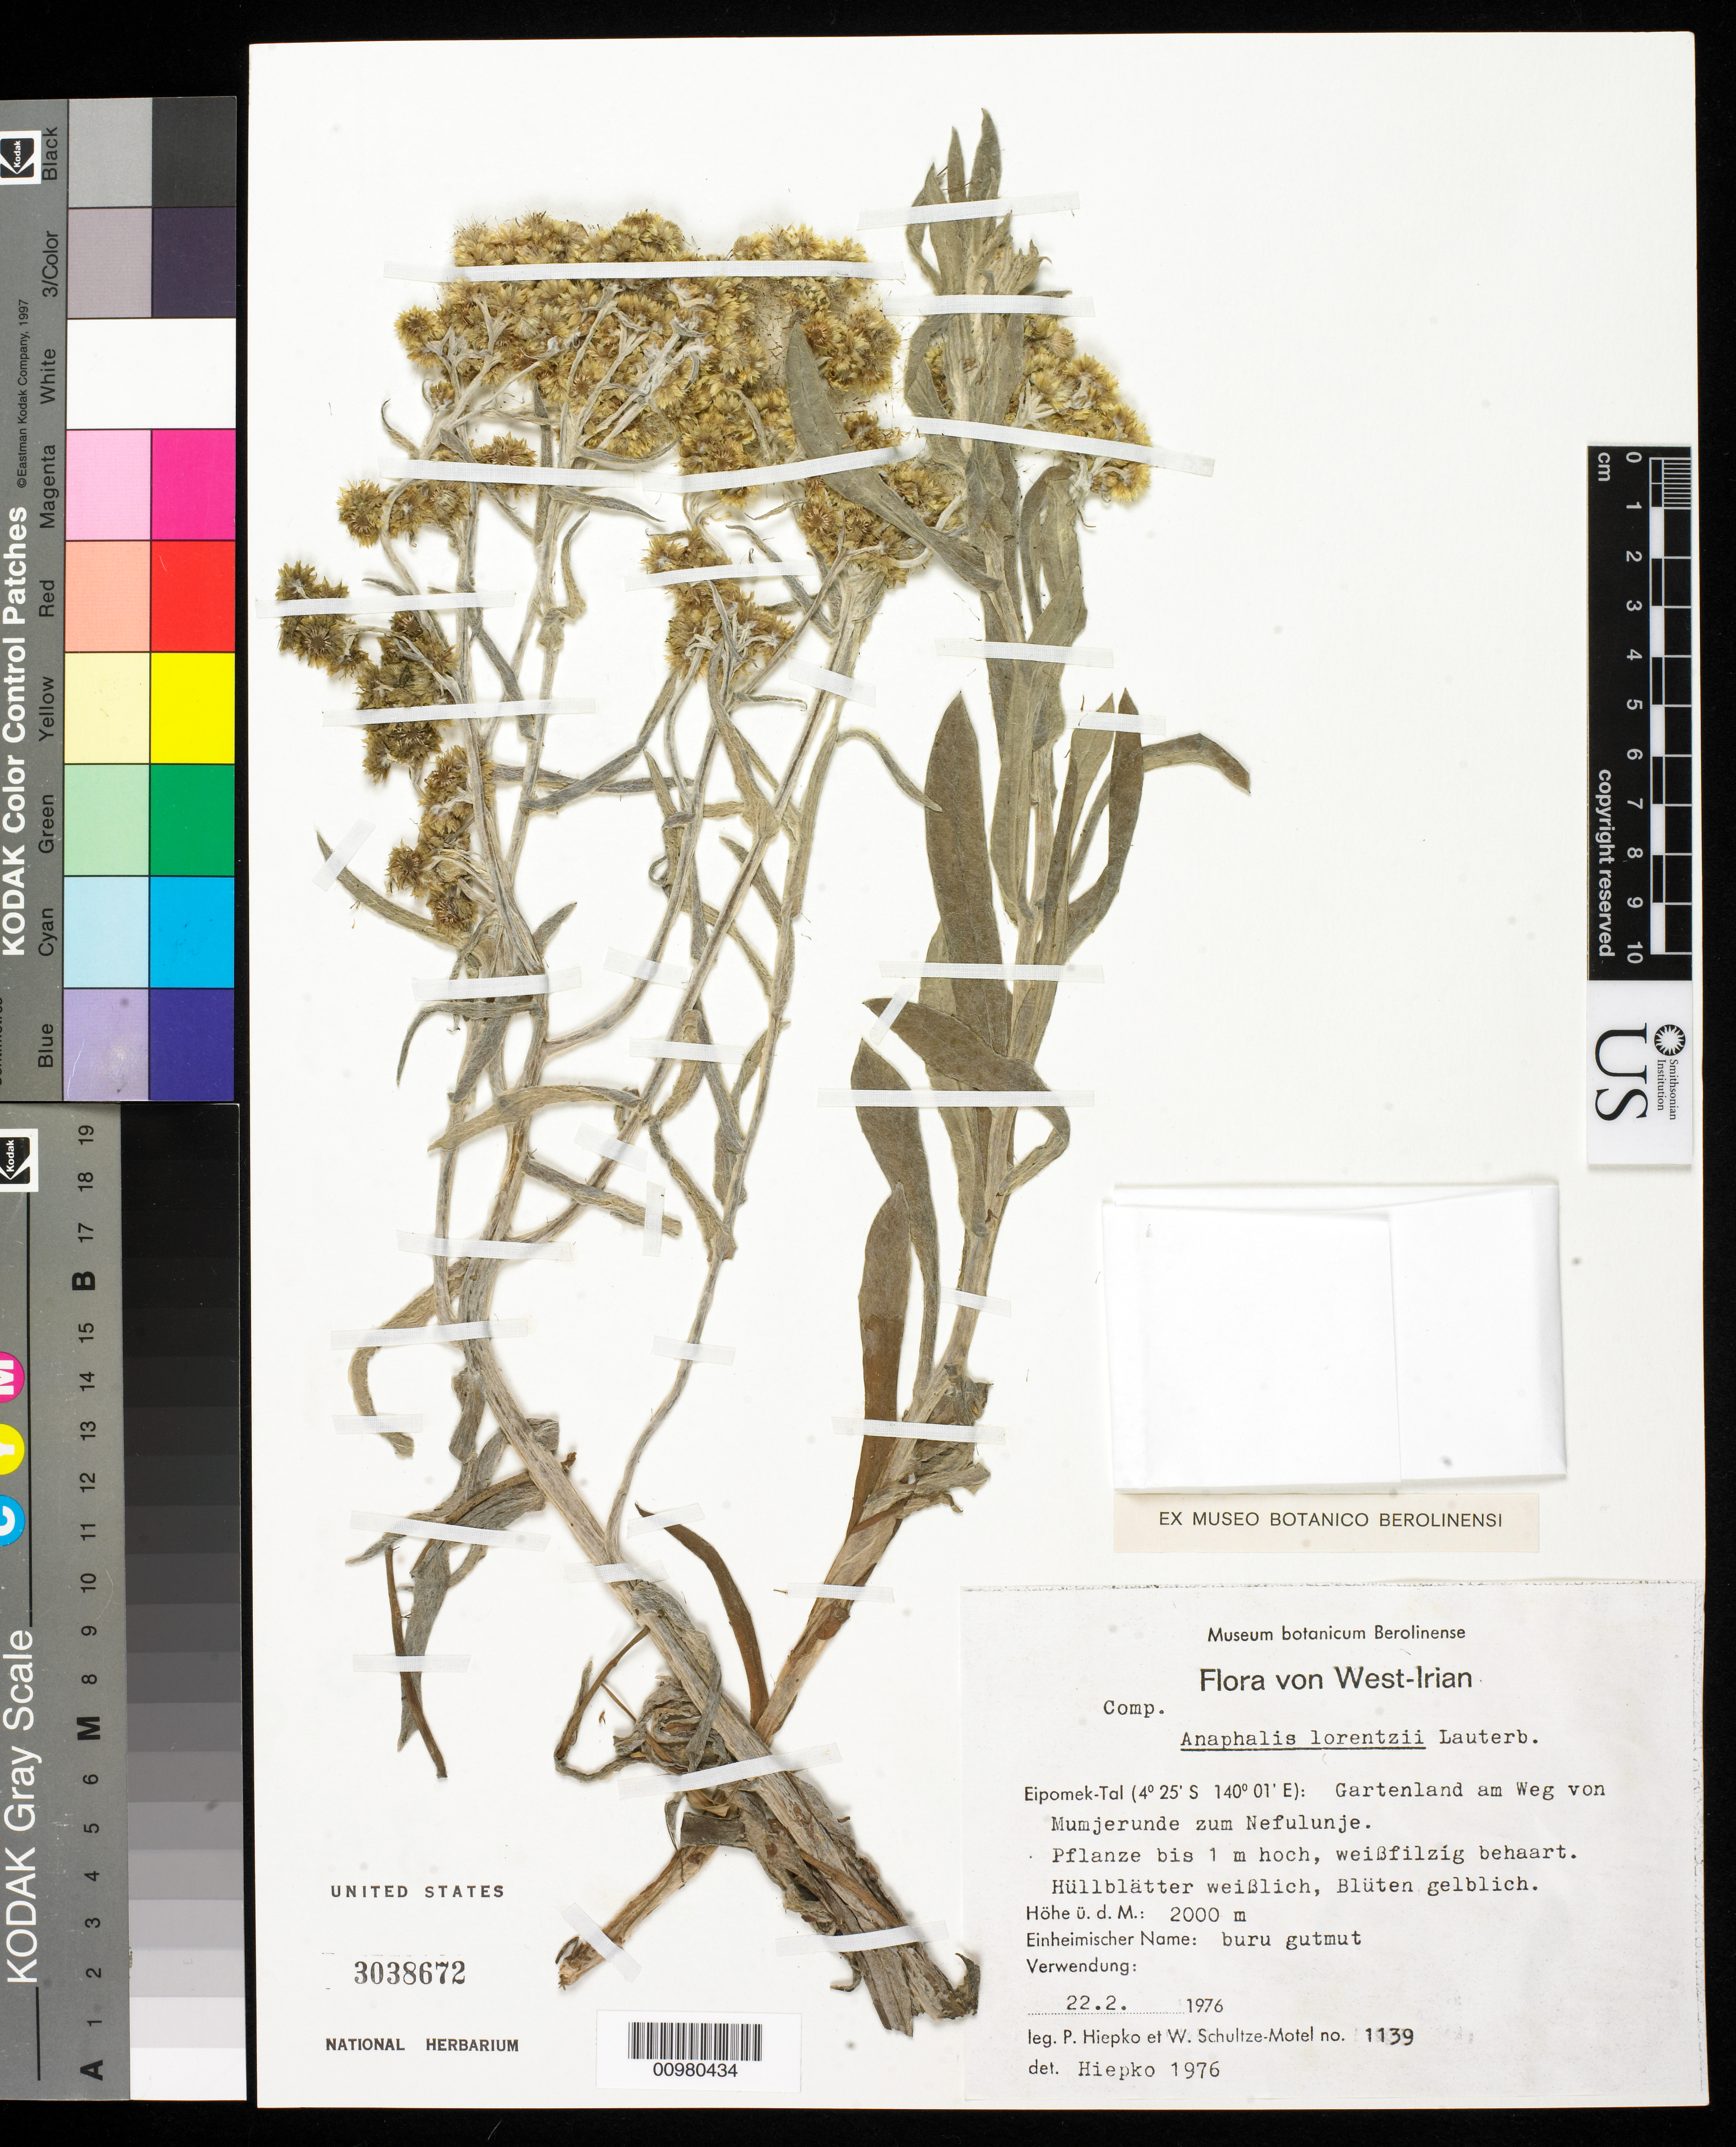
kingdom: Plantae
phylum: Tracheophyta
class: Magnoliopsida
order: Asterales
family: Asteraceae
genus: Anaphalis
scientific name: Anaphalis lorentzii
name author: Lauterb.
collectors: P. H. Hiepko & W. Schultze-Motel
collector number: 1139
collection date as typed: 22 Feb 1976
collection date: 1976-02-22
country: Indonesia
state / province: Papua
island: New Guinea I.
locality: (in German) Gartenland am Weg von Mumjerunde zum Nefulunje. Irian Jaya.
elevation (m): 2000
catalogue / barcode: US 3038672